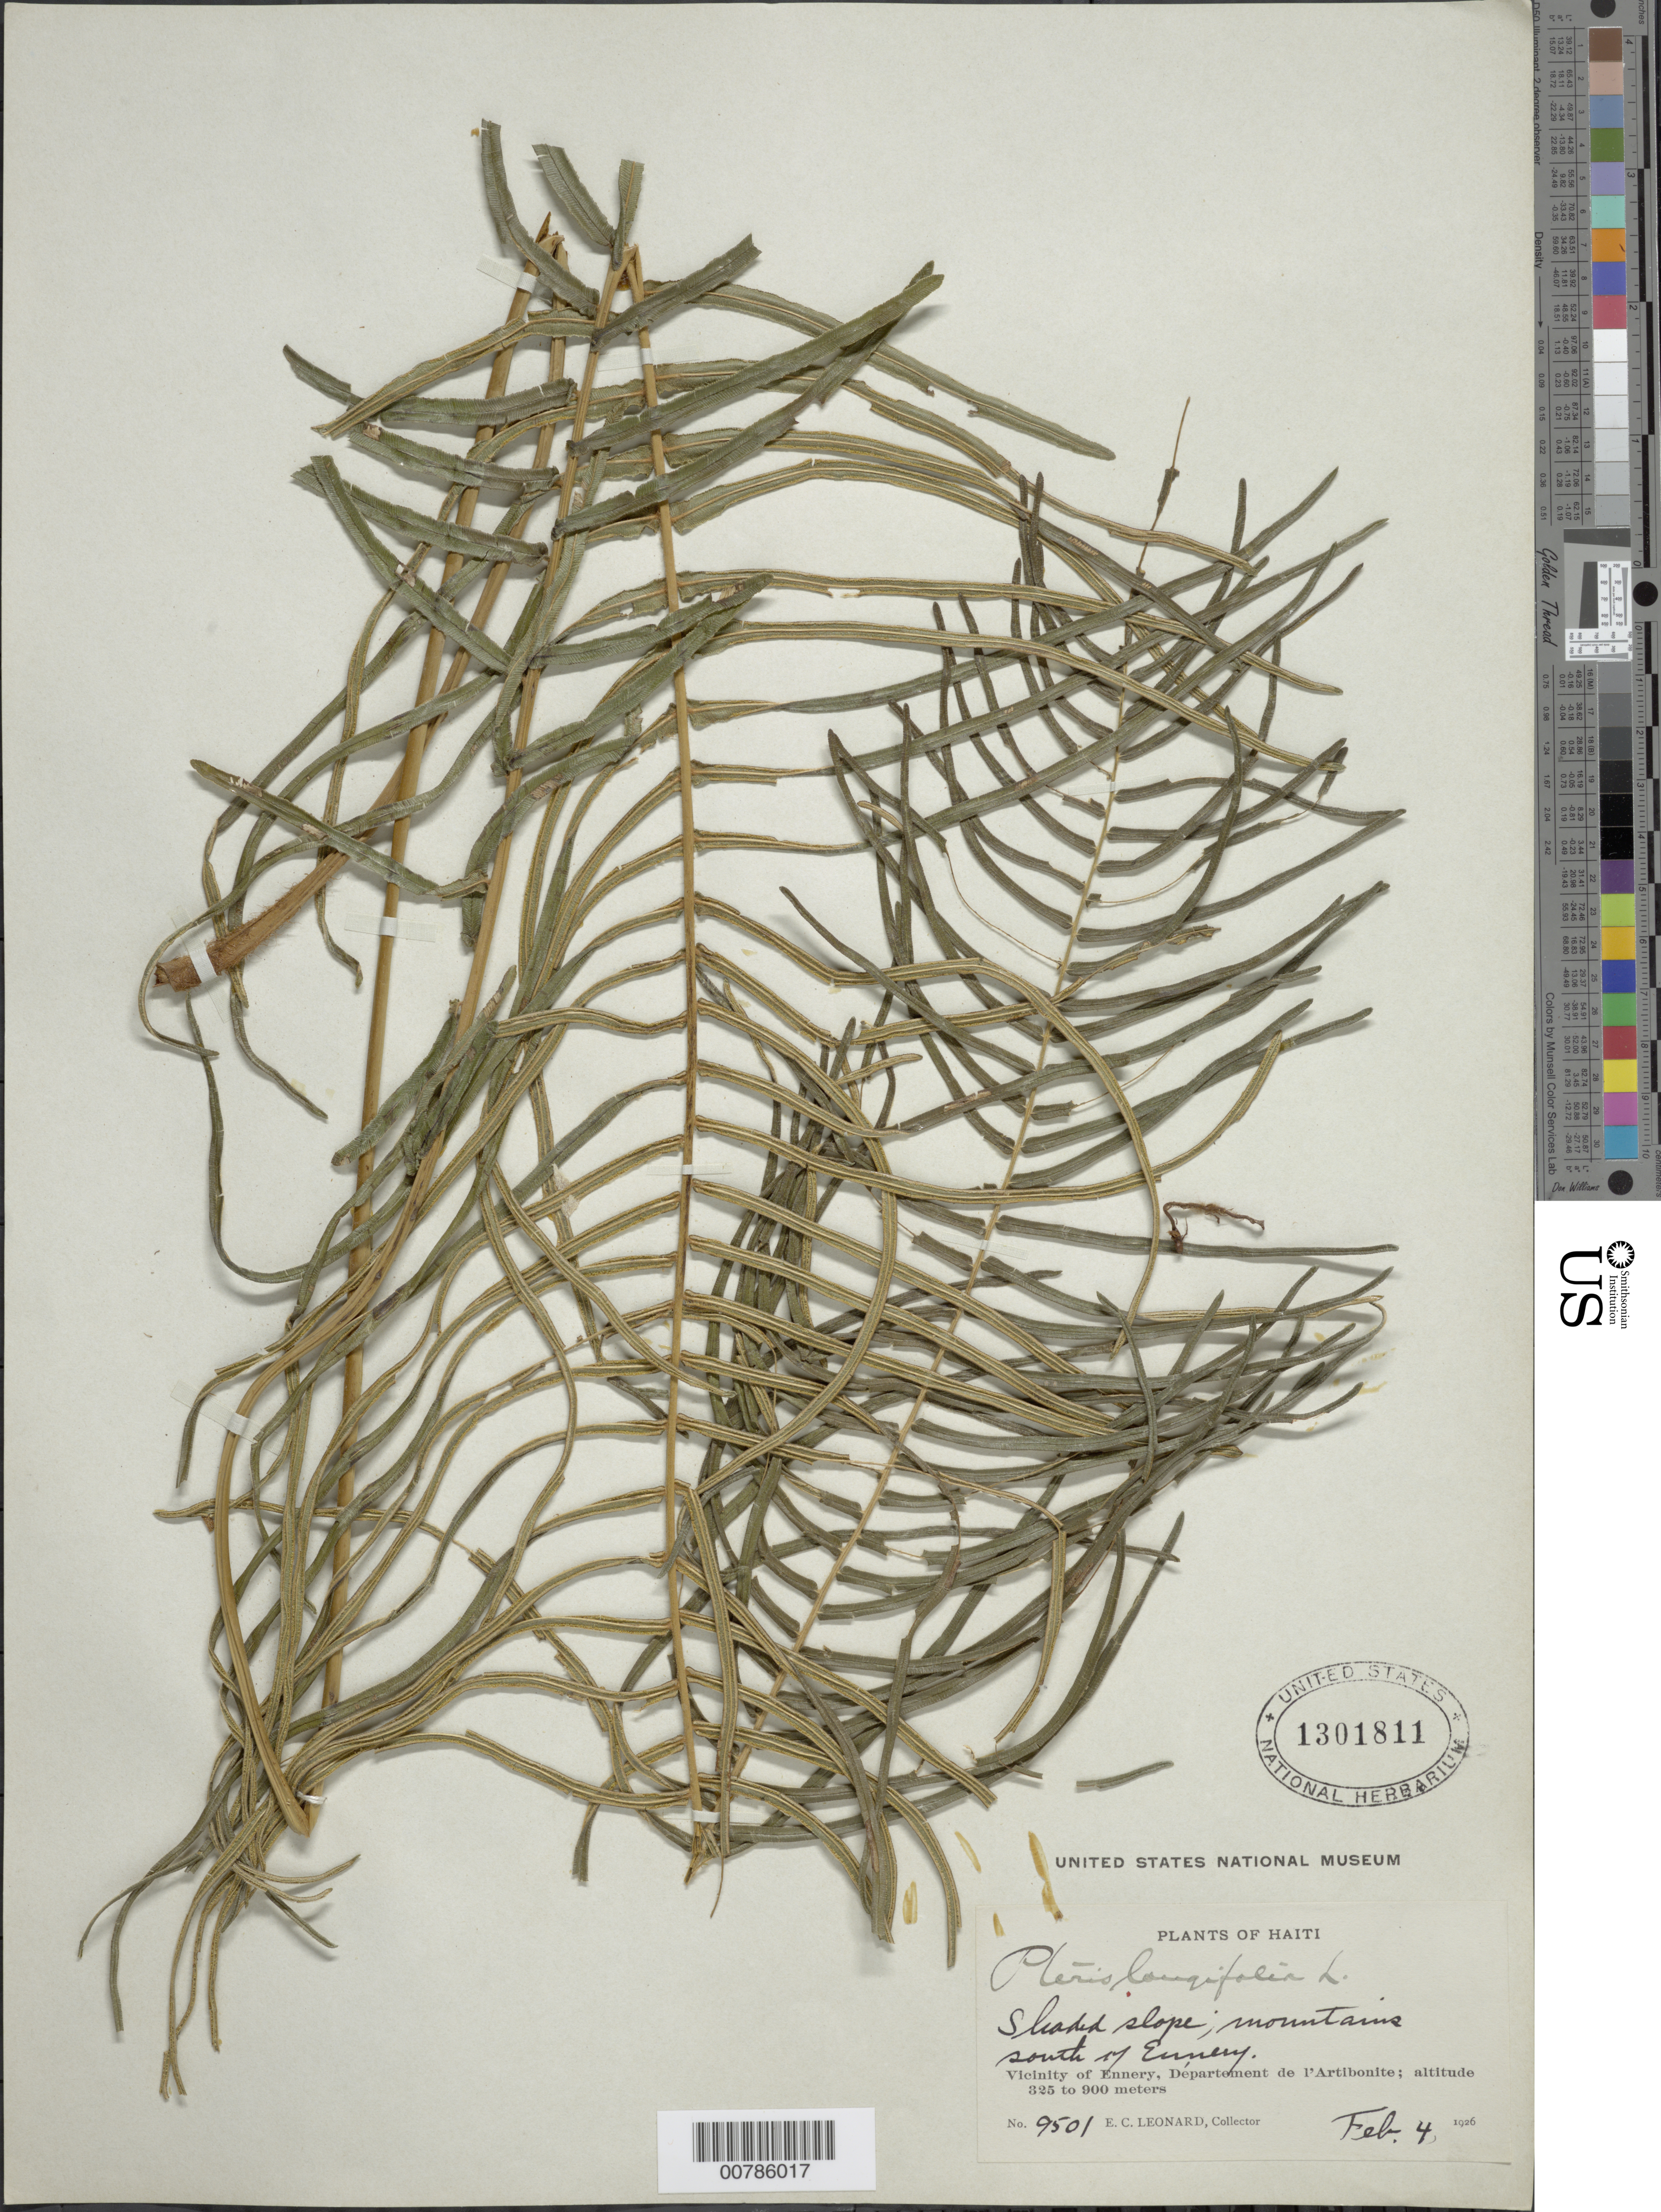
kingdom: Plantae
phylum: Tracheophyta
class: Polypodiopsida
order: Polypodiales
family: Pteridaceae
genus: Pteris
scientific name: Pteris longifolia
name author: L.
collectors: E. C. Leonard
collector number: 9501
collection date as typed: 04 Feb 1926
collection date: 1926-02-04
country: Haiti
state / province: Artibonite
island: Hispaniola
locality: Ennery, S of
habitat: Shaded slope; mountains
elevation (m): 325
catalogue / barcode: US 1301811